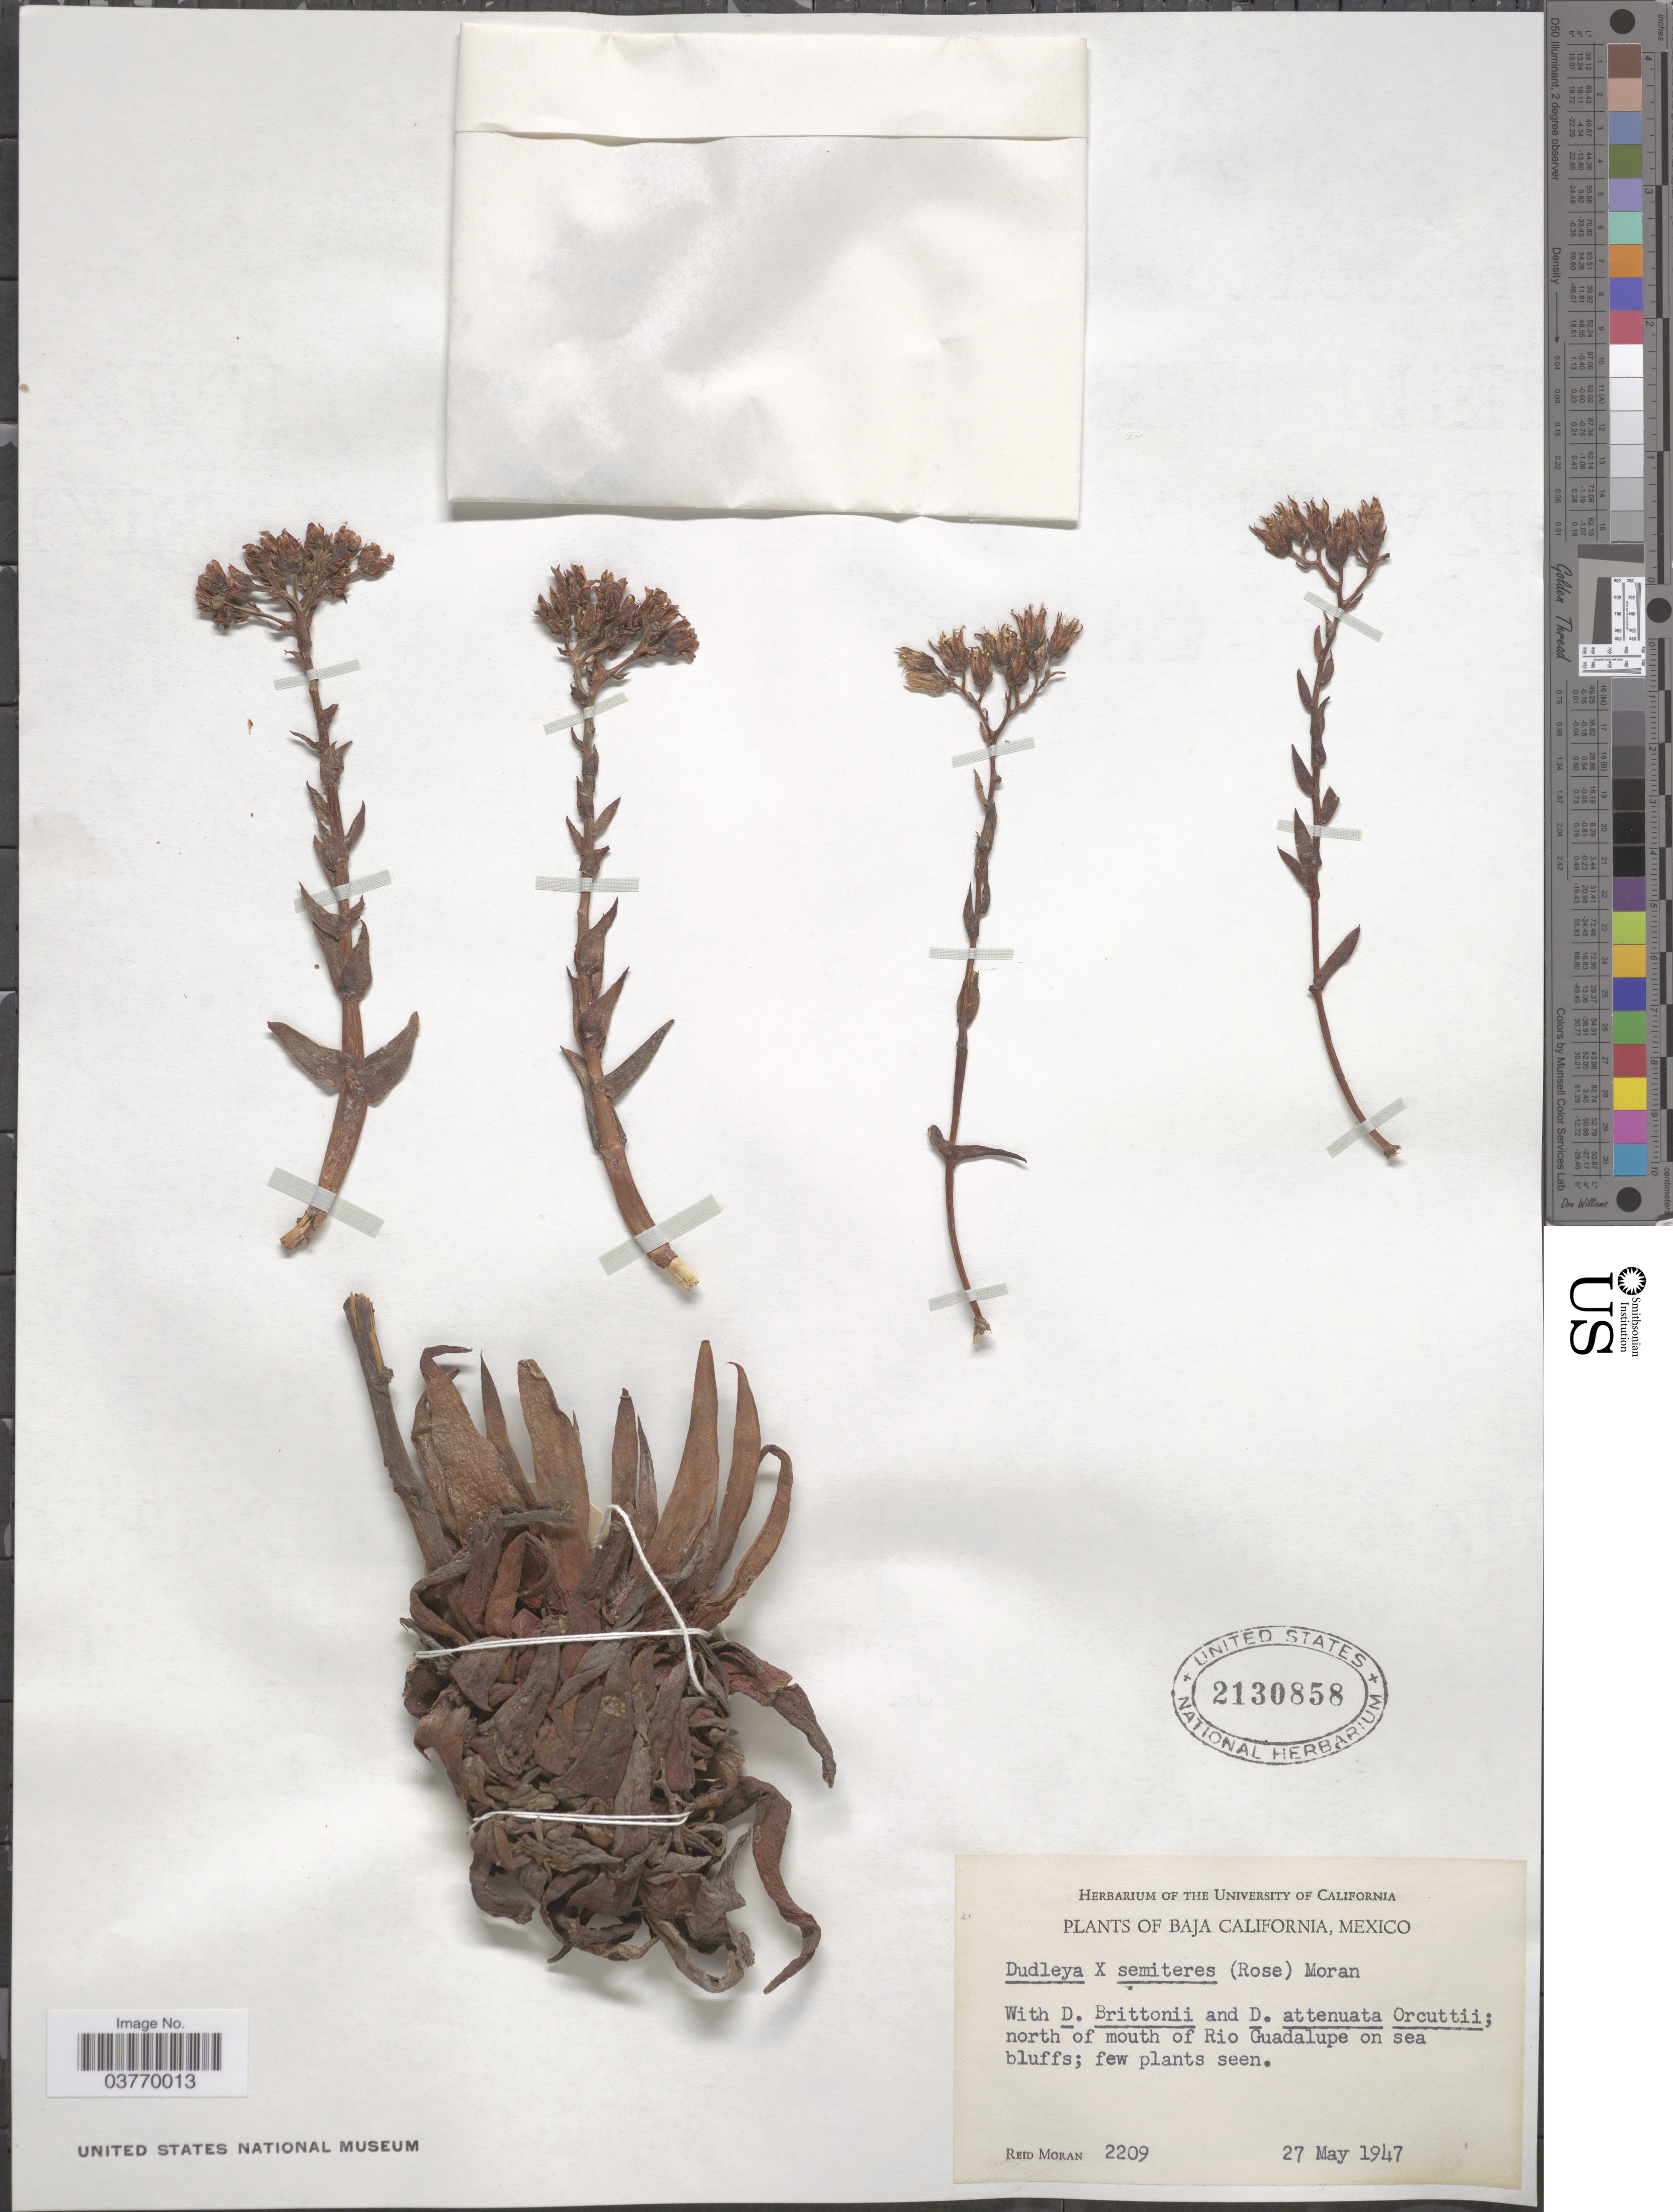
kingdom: Plantae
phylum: Tracheophyta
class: Magnoliopsida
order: Saxifragales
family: Crassulaceae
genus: Dudleya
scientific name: Dudleya x semiteres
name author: (Rose) Moran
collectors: R. V. Moran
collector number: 2209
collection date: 1947-05-27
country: Mexico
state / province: Baja California Norte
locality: North of mouth of Rio Guadalupe on sea bluffs.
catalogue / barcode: US 2130858